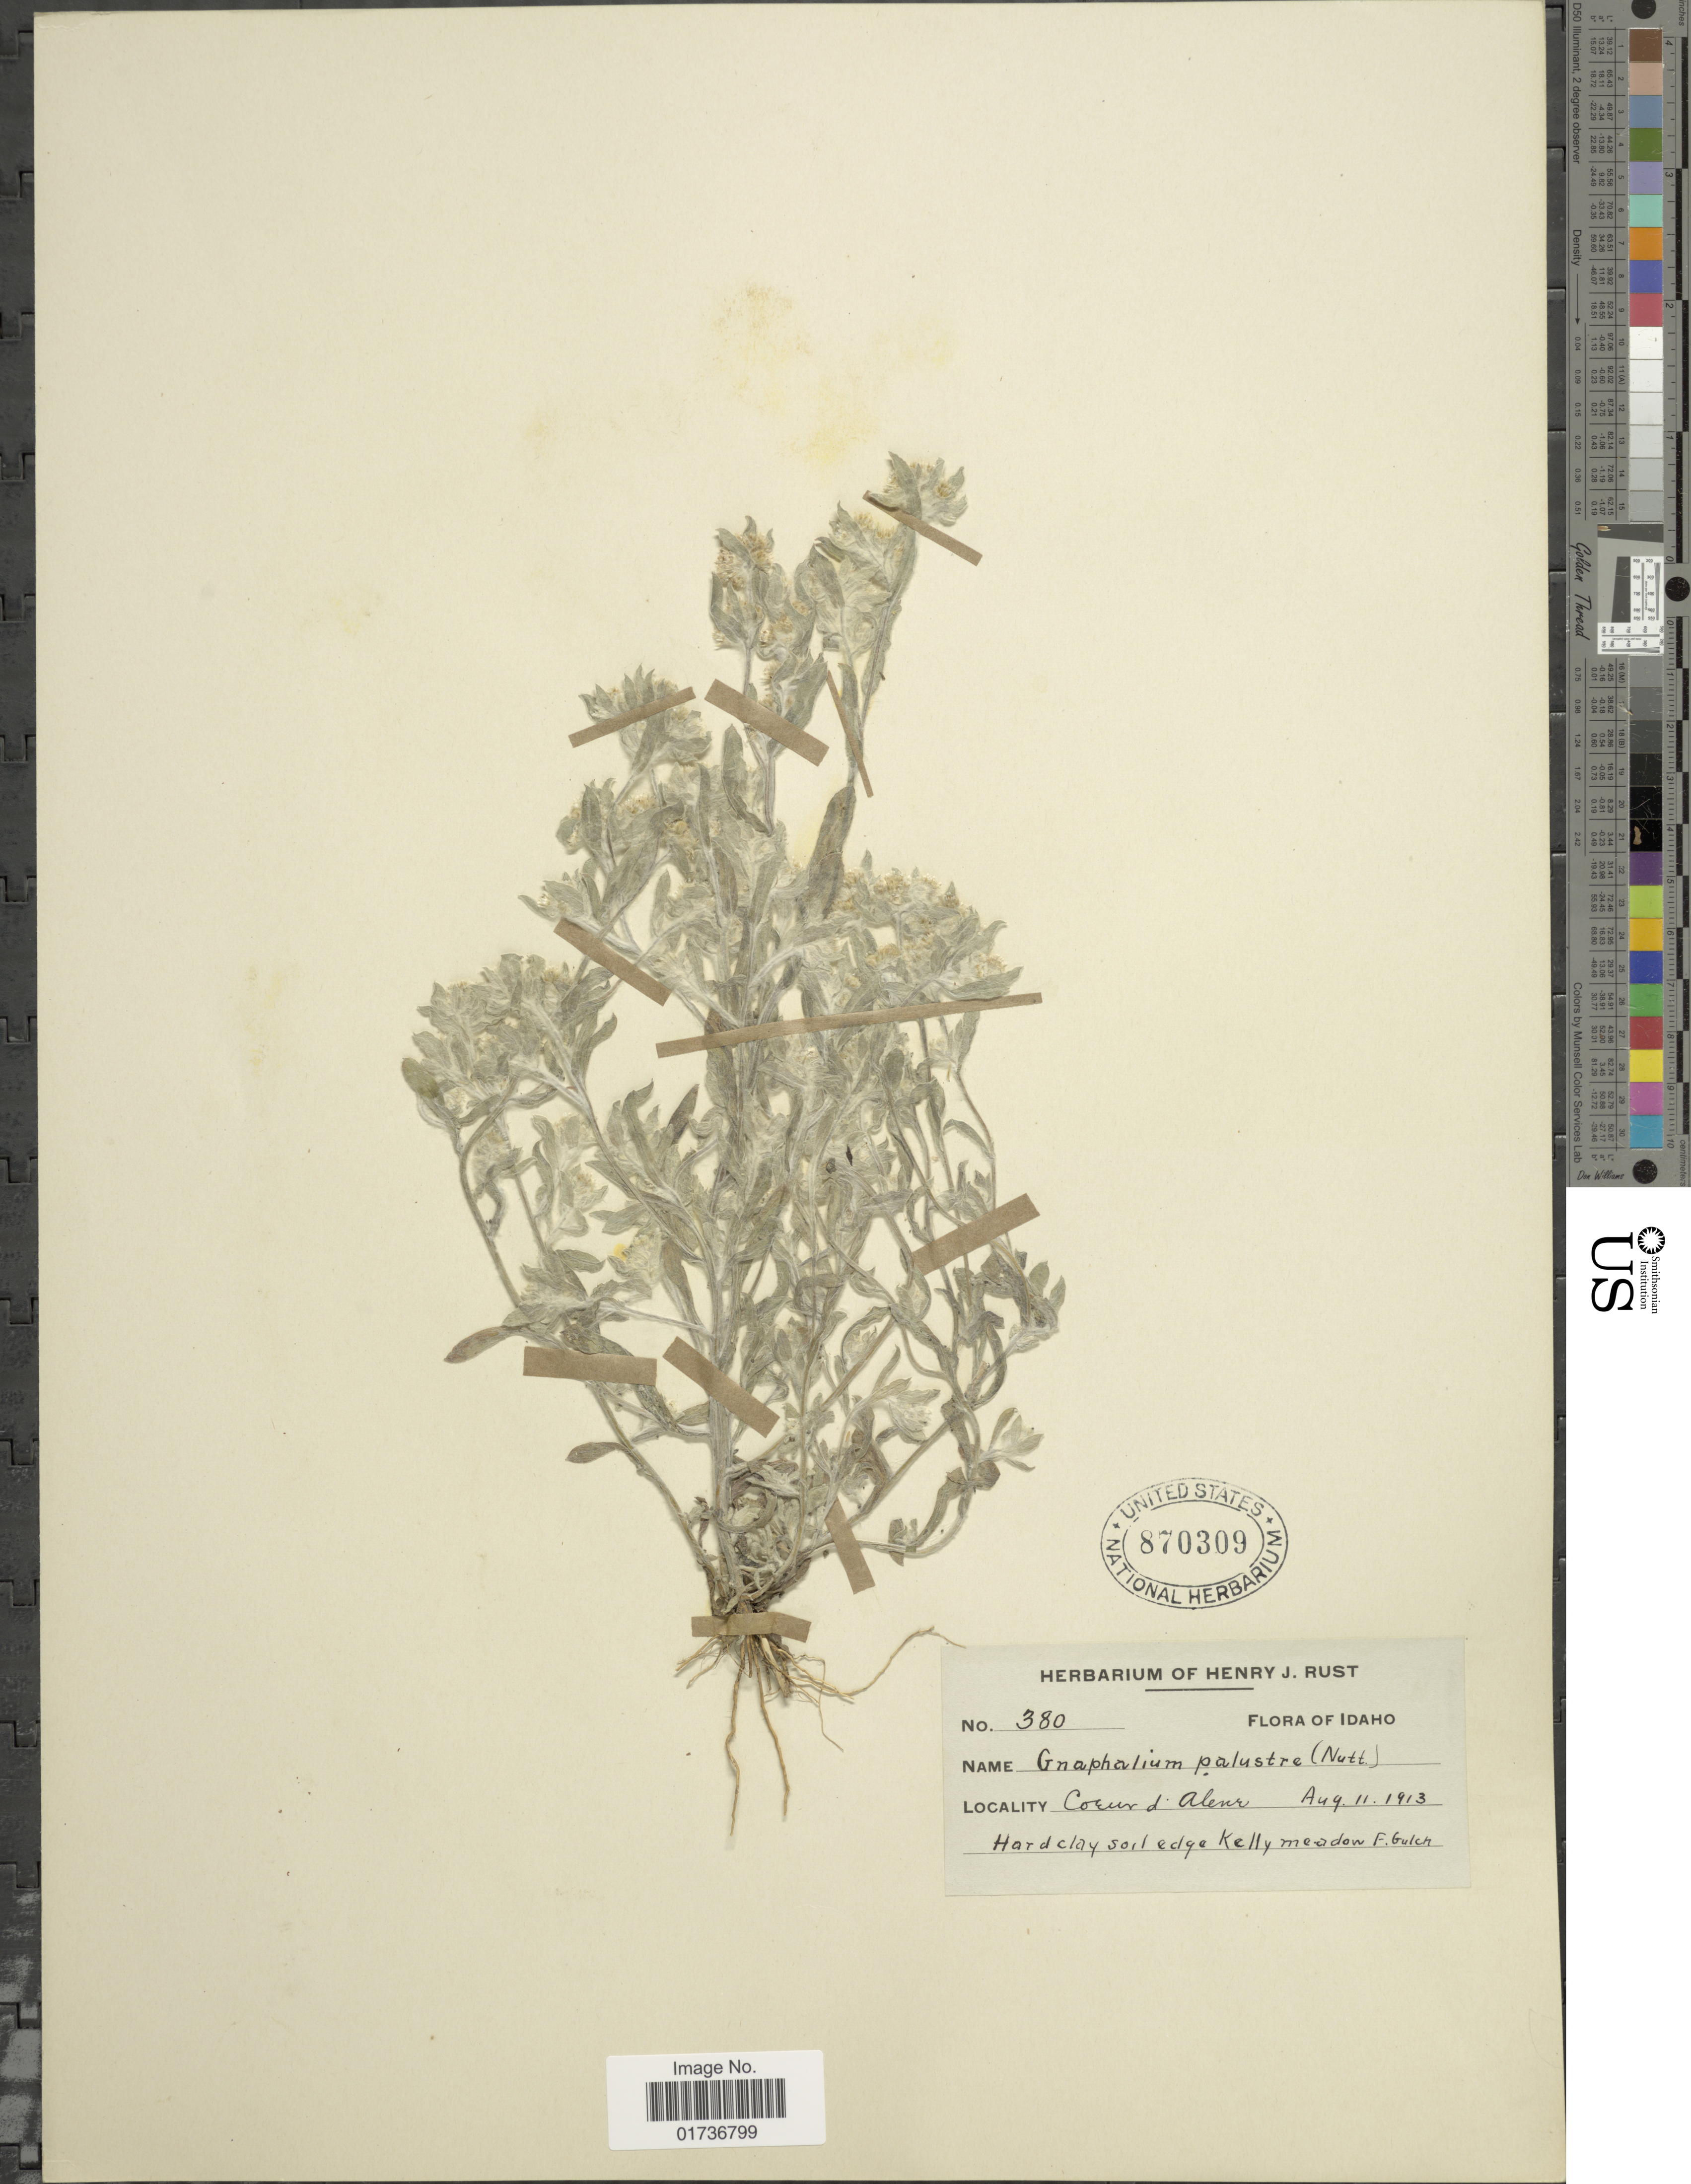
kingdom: Plantae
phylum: Tracheophyta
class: Magnoliopsida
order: Asterales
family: Asteraceae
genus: Gnaphalium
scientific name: Gnaphalium palustre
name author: Nutt.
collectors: ex herb. Henry J. Rust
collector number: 380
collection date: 1913-08-11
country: United States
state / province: Idaho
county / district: Kootenai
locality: Coeur d'Alene, Hard clay soil edge Kelly meadow F. Gulch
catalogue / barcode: US 870309